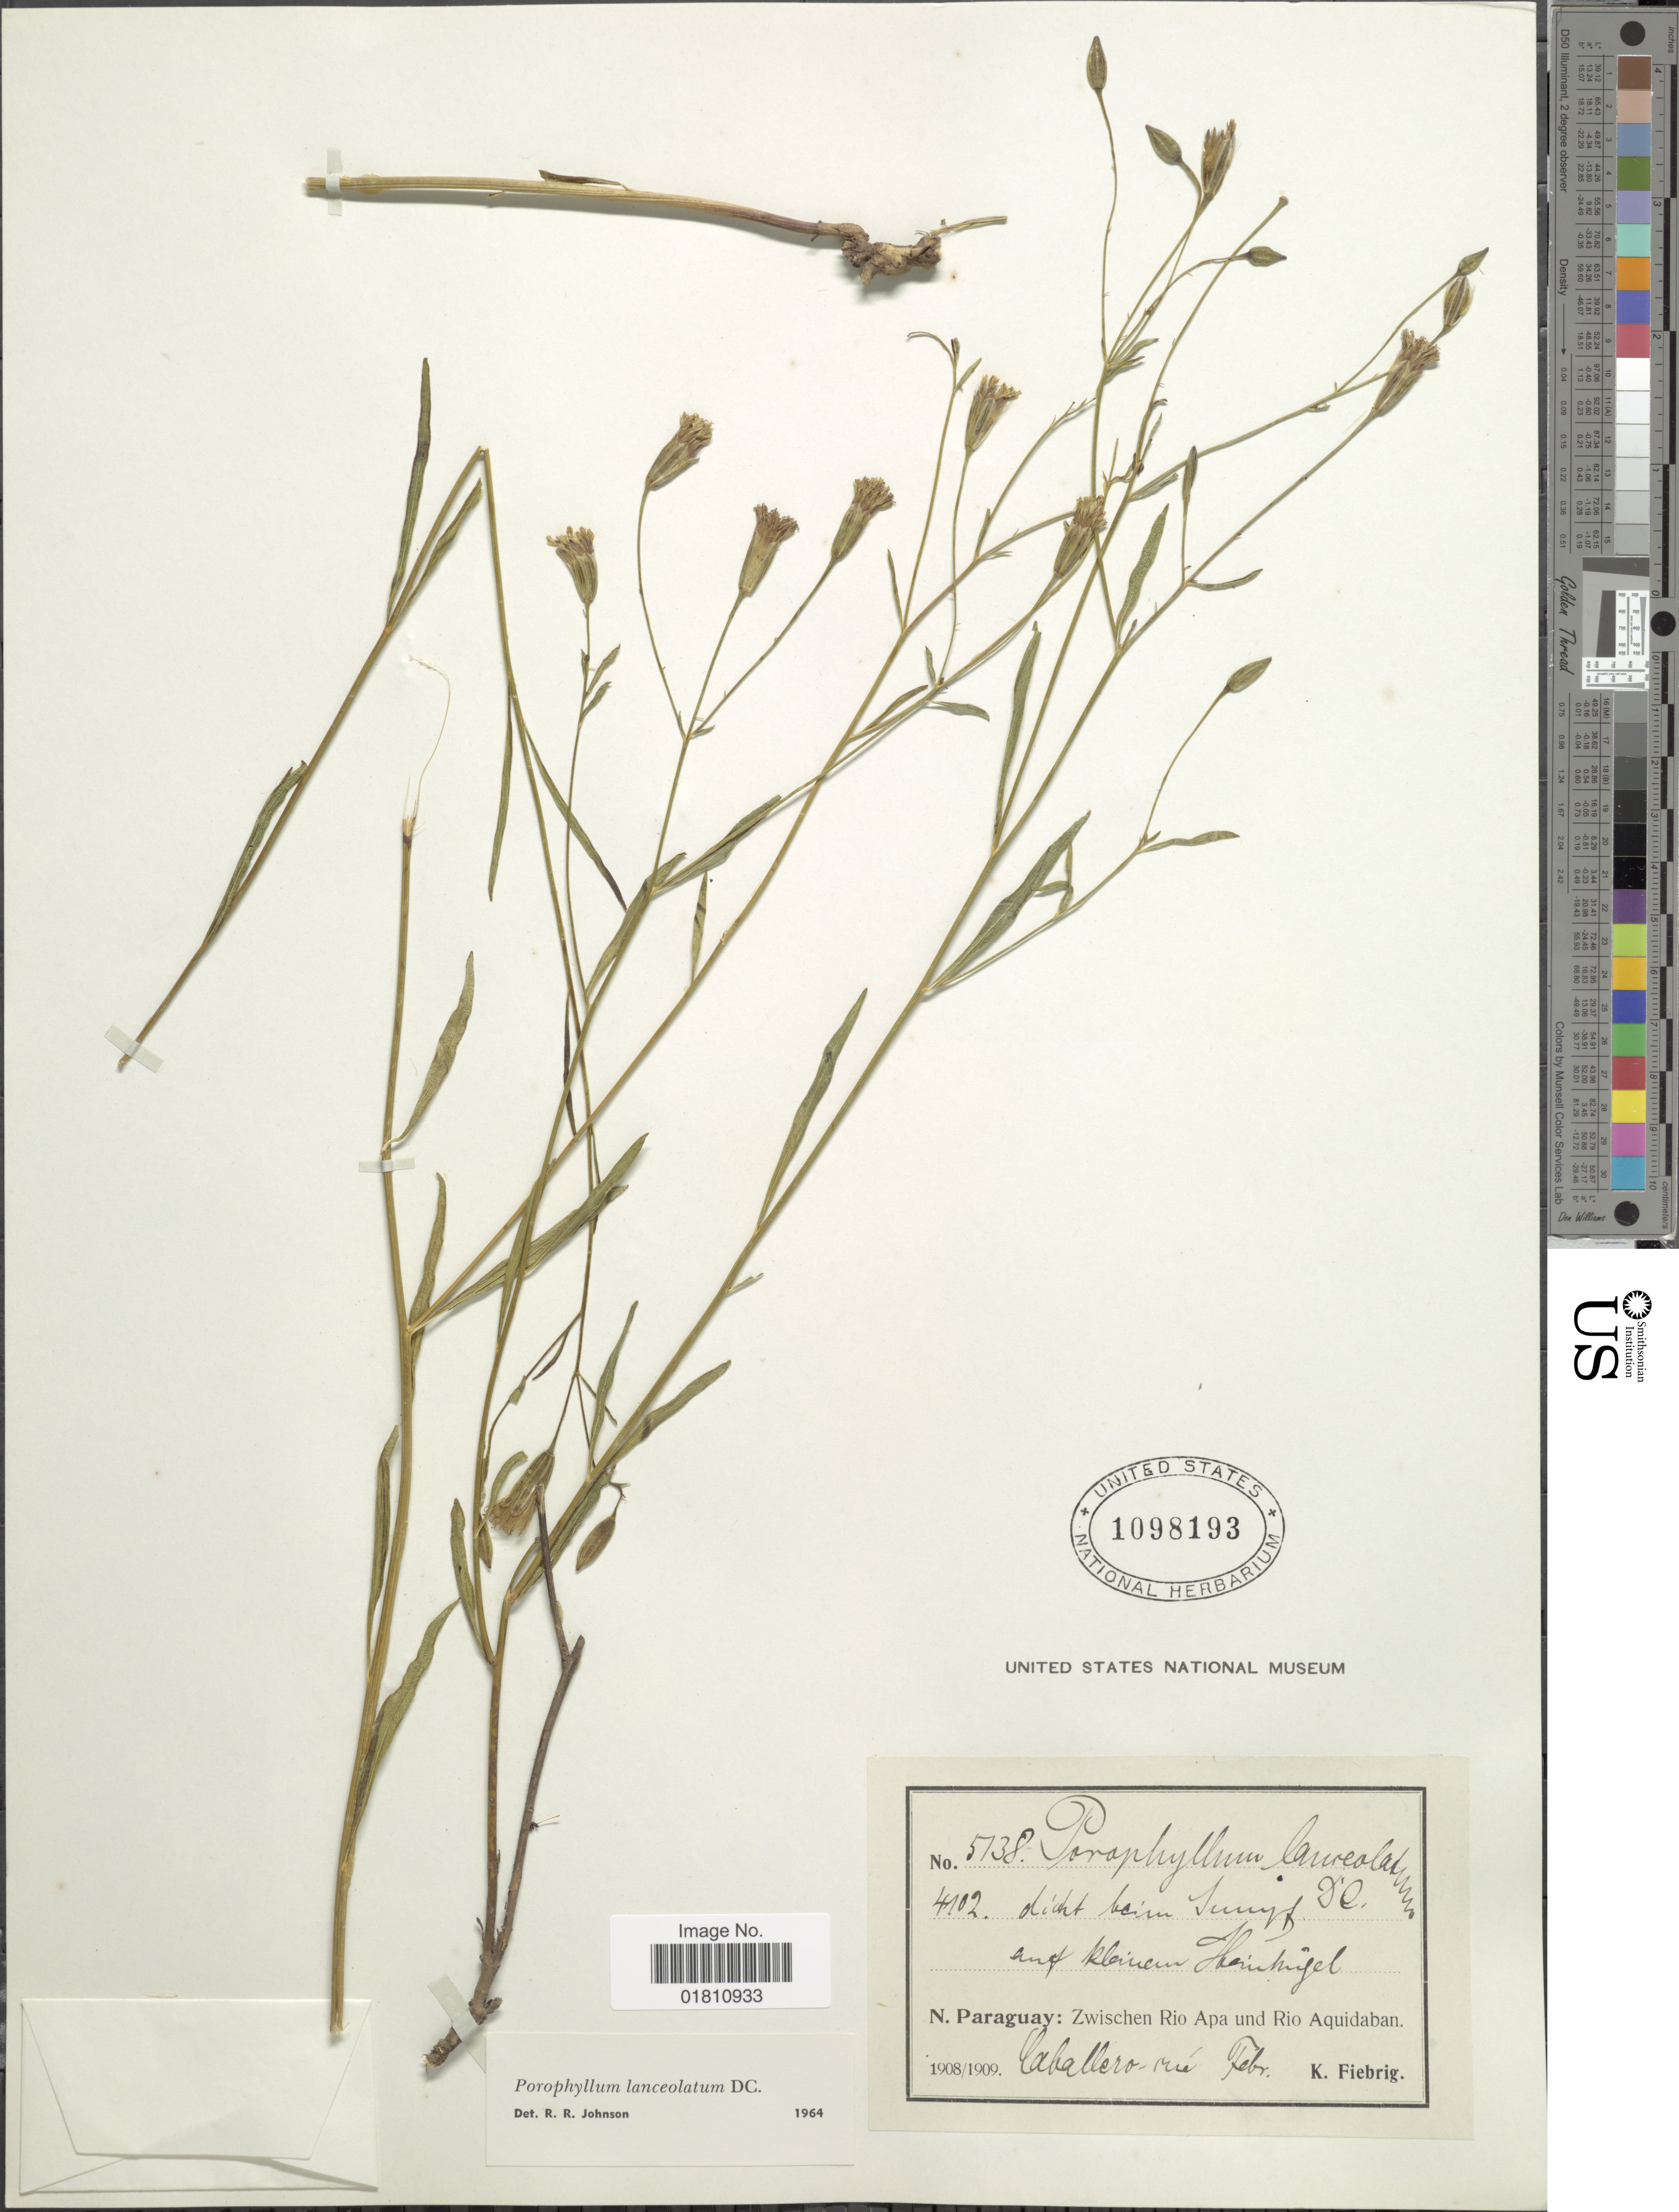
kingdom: Plantae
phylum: Tracheophyta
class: Magnoliopsida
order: Asterales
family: Asteraceae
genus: Porophyllum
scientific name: Porophyllum lanceolatum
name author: DC.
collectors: K. Fiebrig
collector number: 5138/4102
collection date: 1908-02/1909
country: Paraguay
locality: N. Paraguay: Zwischen Rio Apa und Rio Aquidaban, Caballero Cué.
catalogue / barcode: US 1098193